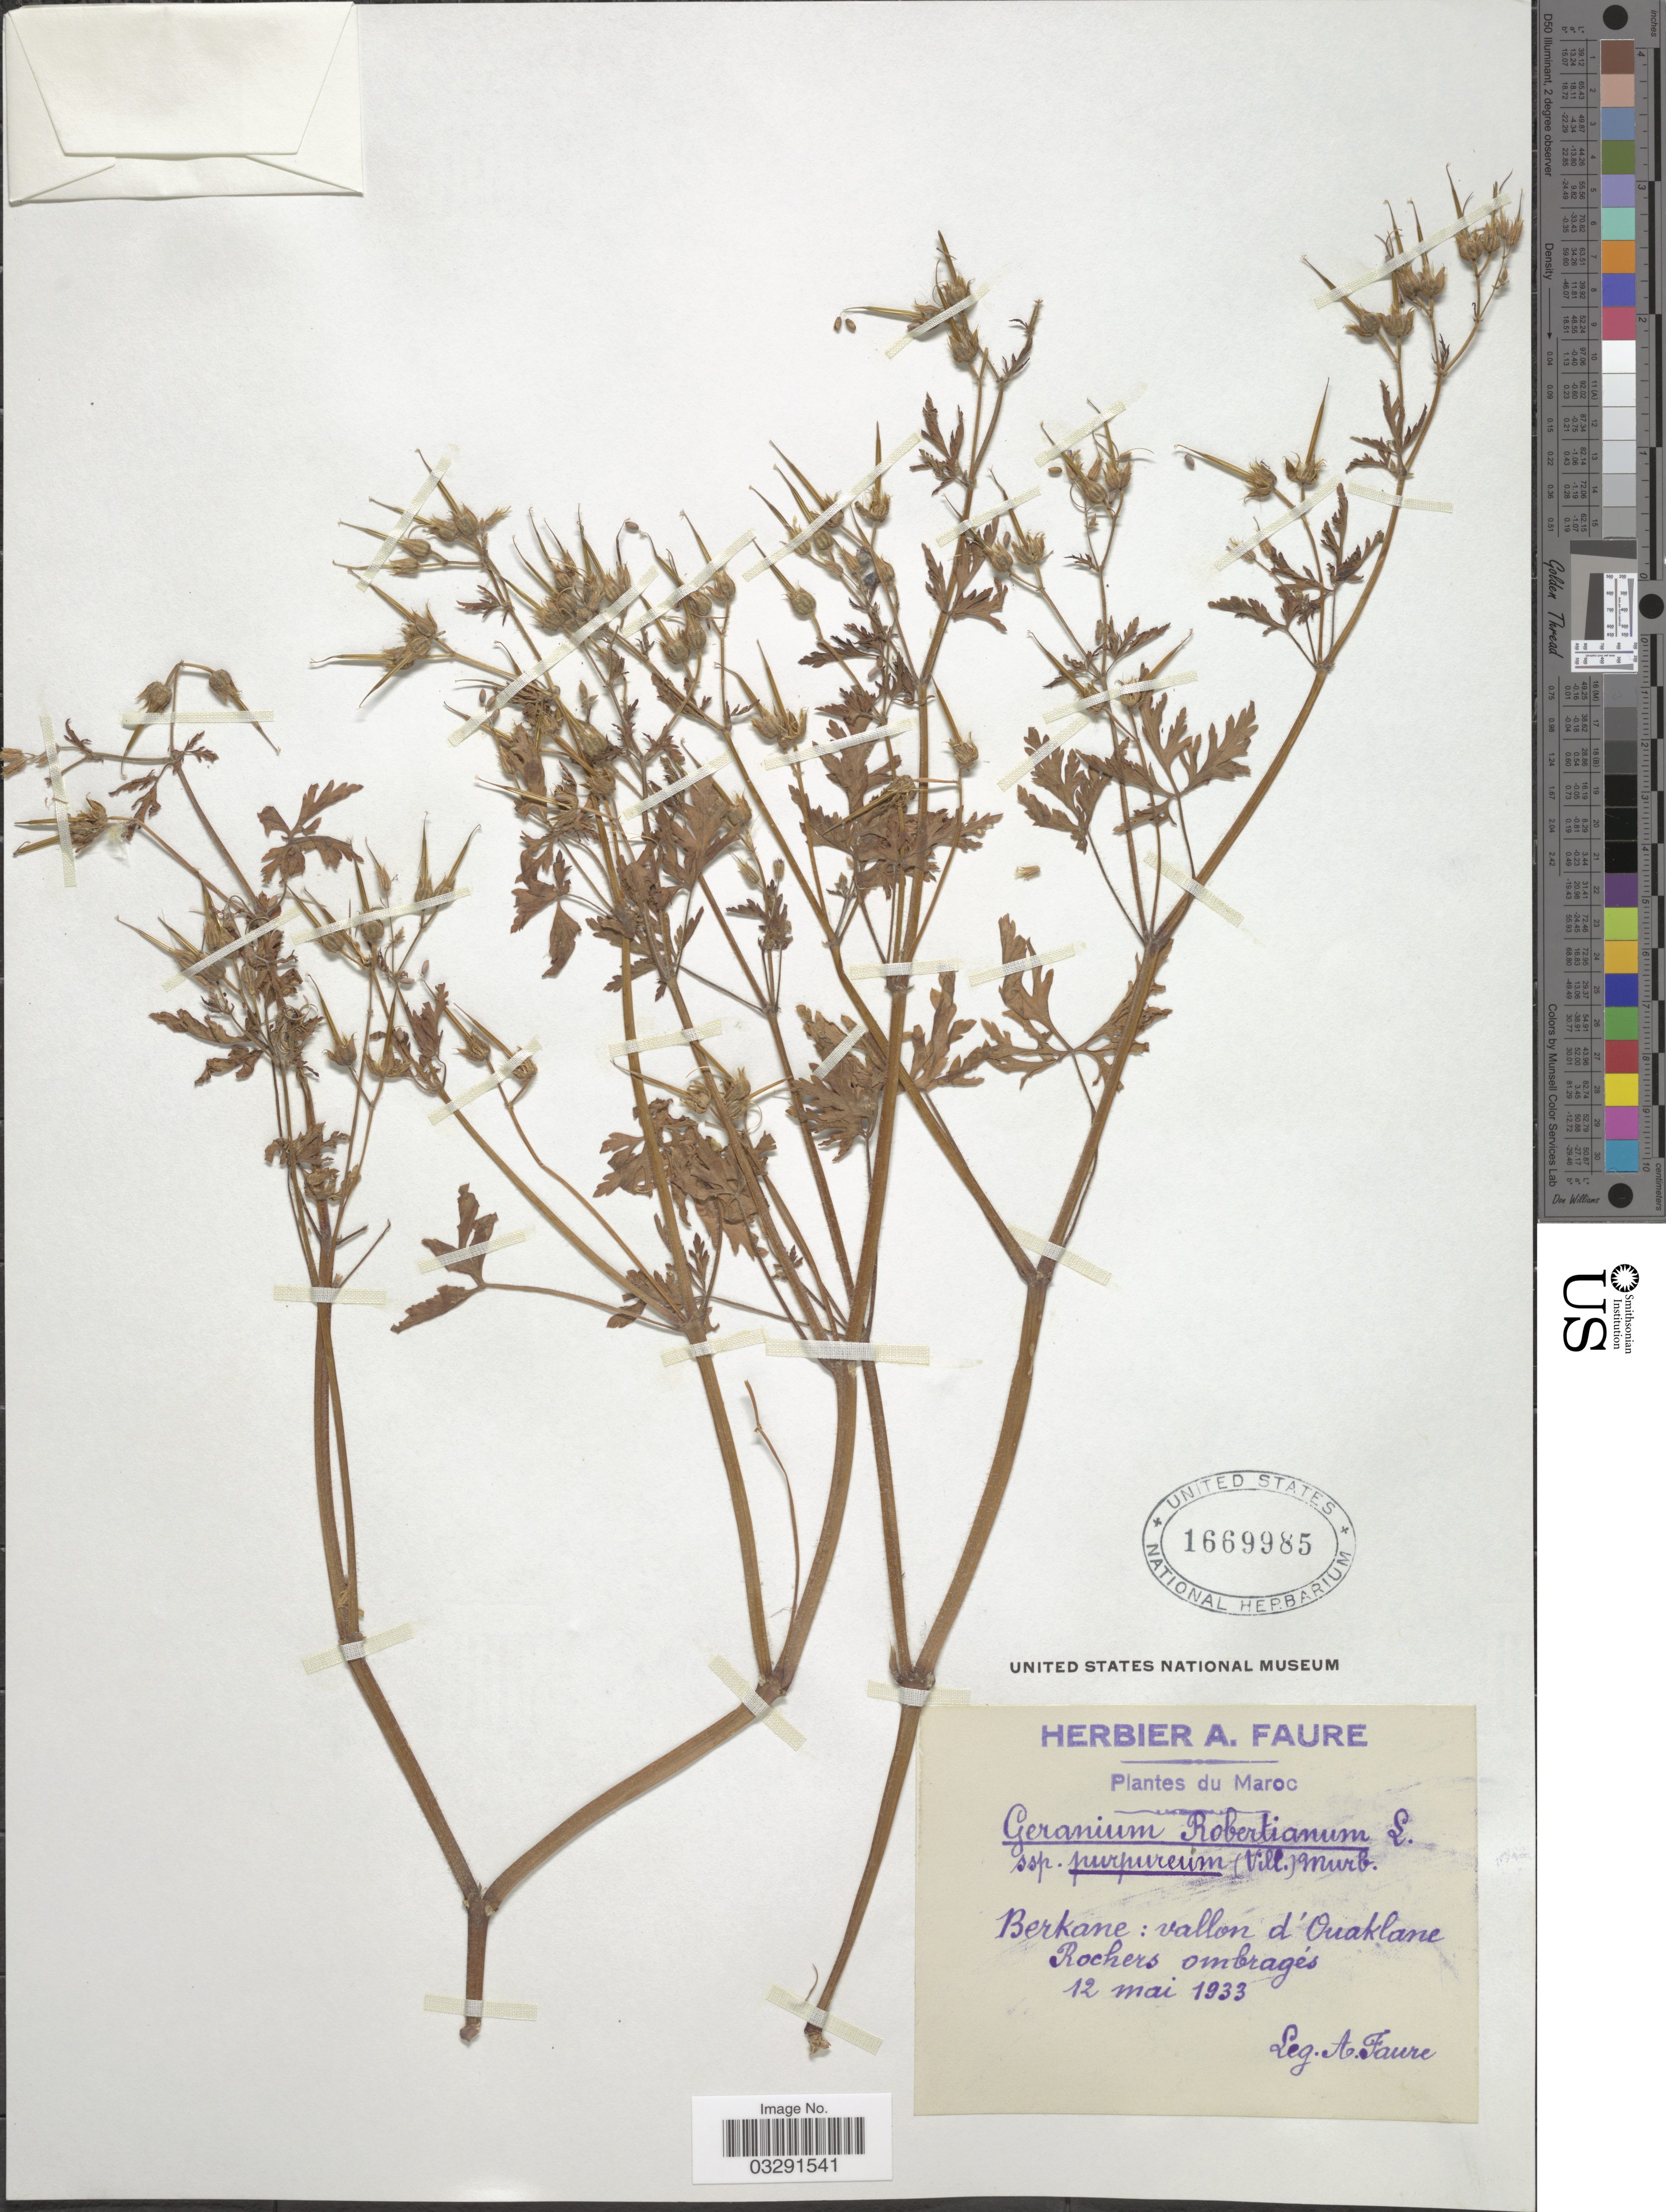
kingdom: Plantae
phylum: Tracheophyta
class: Magnoliopsida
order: Geraniales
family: Geraniaceae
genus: Geranium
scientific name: Geranium robertianum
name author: L.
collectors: A. Faure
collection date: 1933-05-12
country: Morocco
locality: Maroc. Berkane: vallon d'Ouaklane.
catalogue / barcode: US 1669985